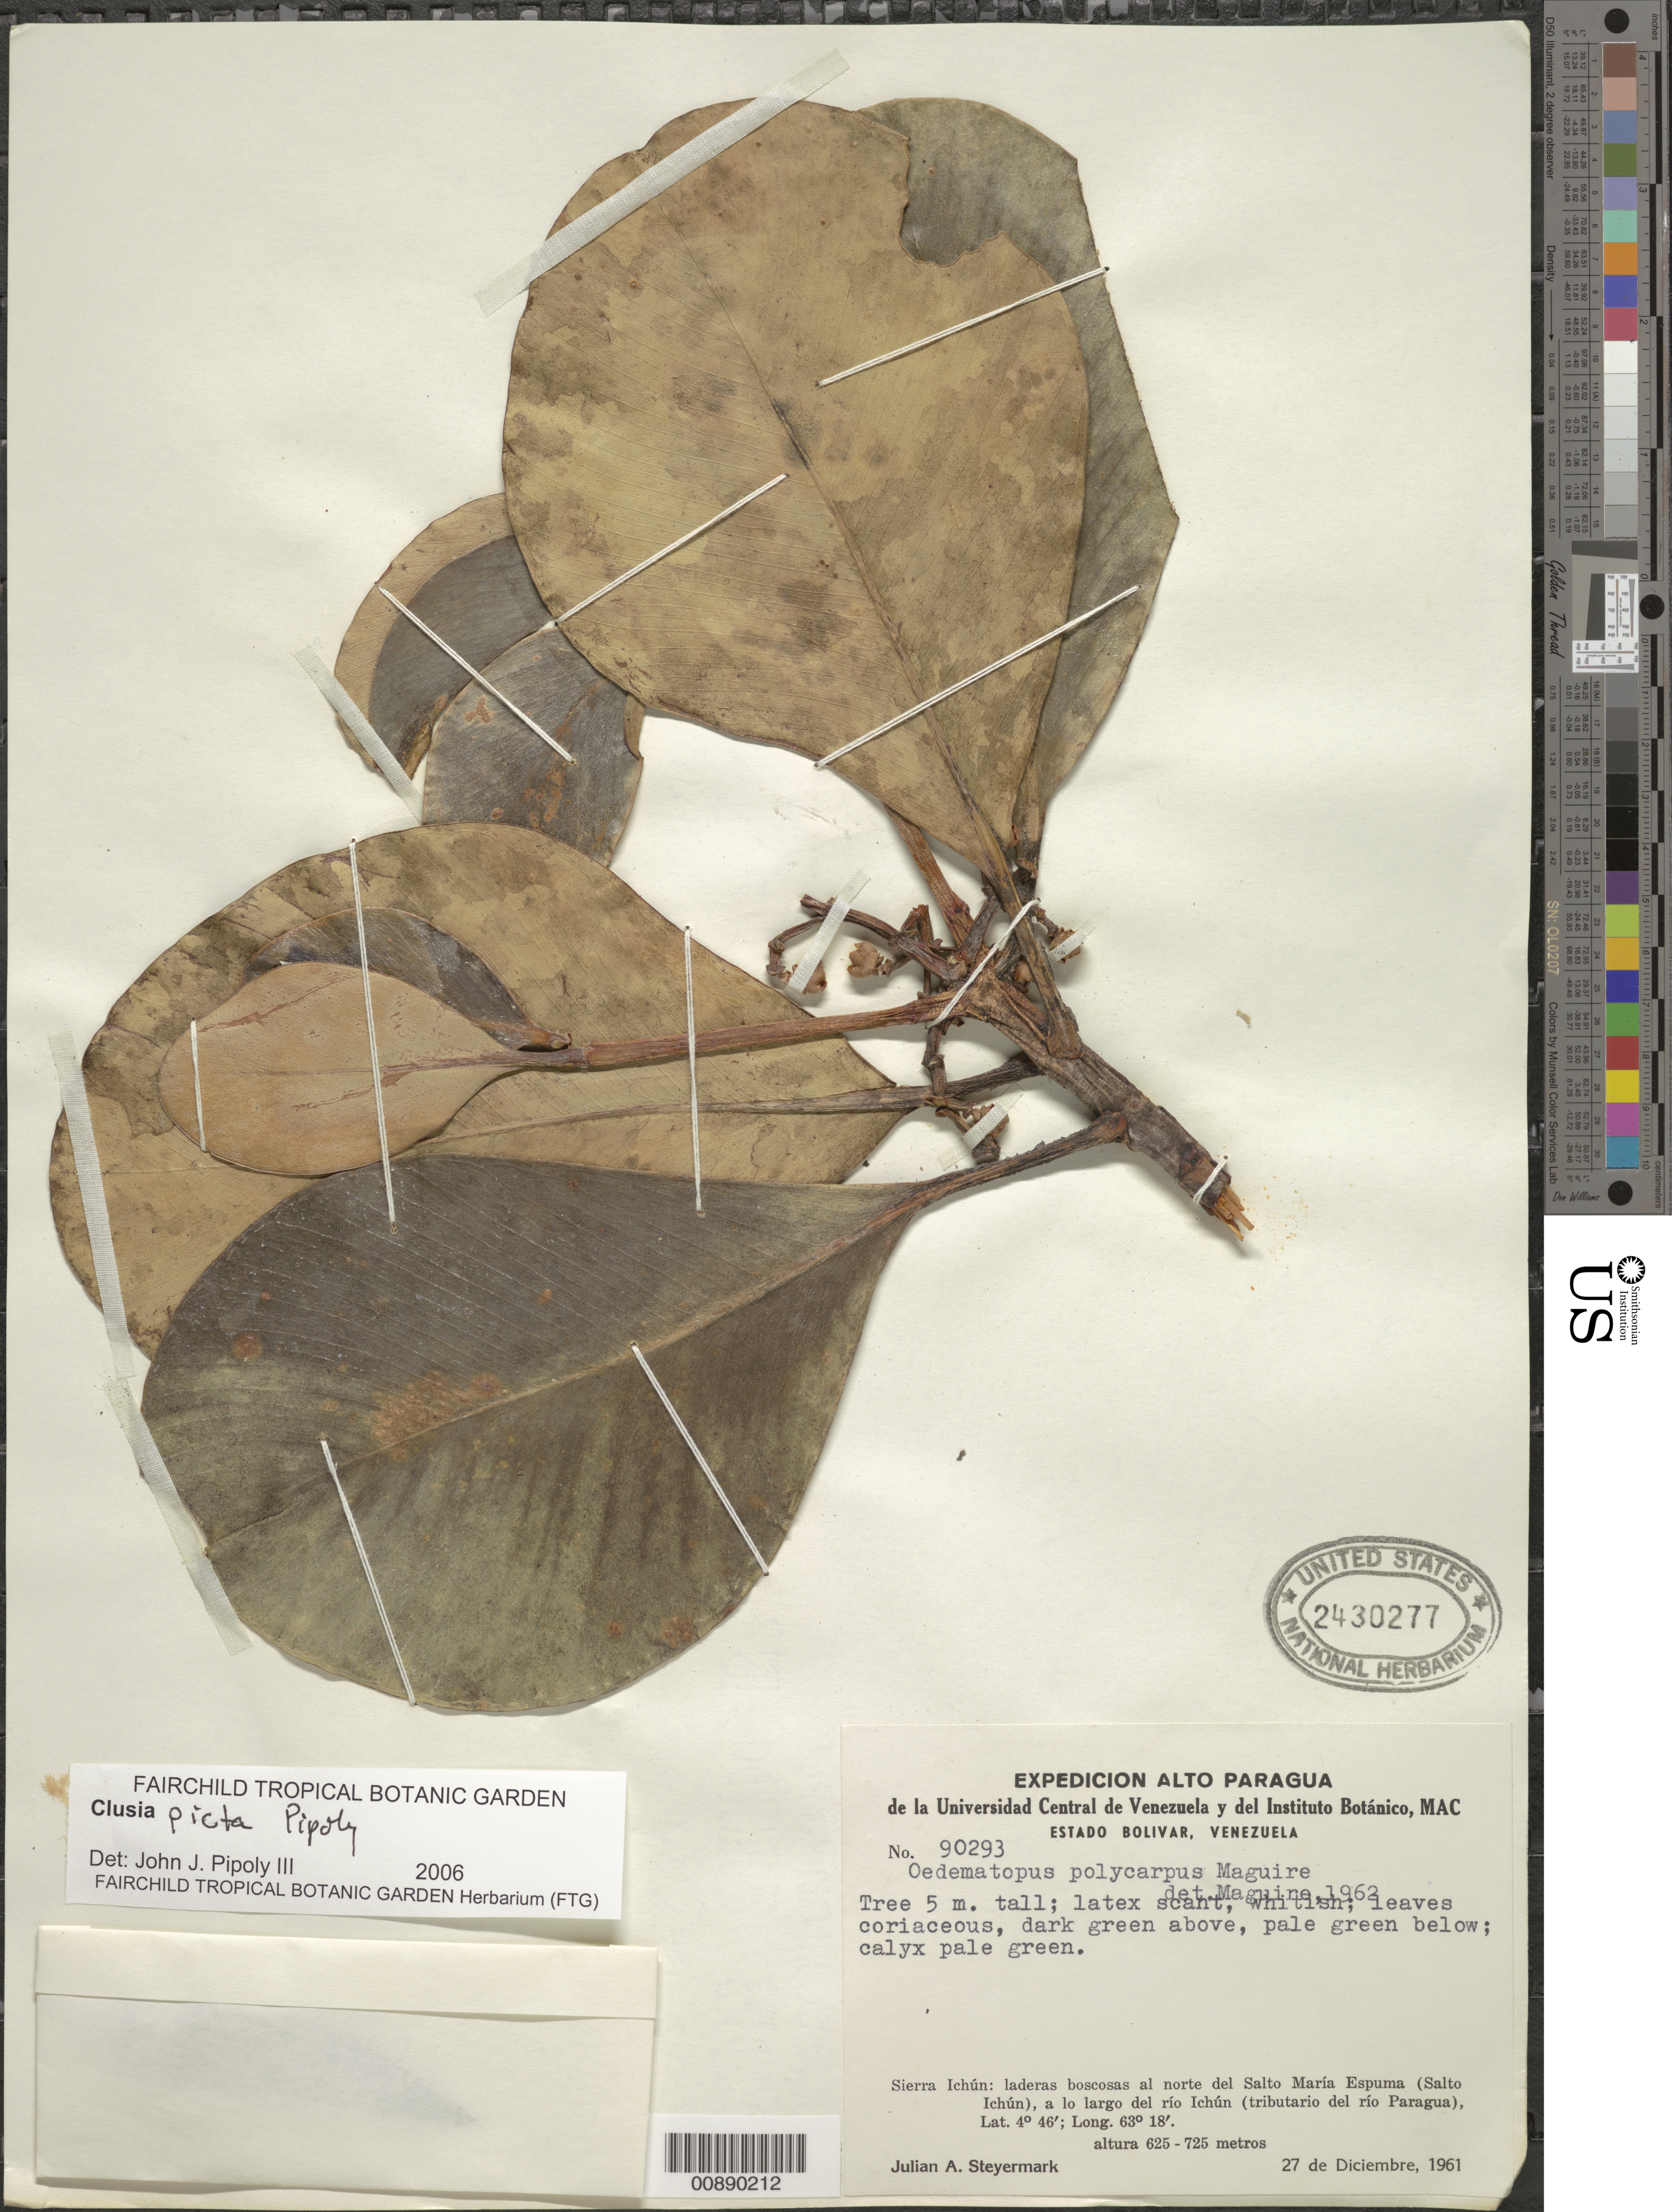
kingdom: Plantae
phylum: Tracheophyta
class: Magnoliopsida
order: Malpighiales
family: Clusiaceae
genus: Clusia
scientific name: Clusia picta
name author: Pipoly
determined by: Pipoly, J. J., III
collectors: J. Steyermark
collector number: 90293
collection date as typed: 27-Dec-61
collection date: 1961-12-27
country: Venezuela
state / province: Bolívar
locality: Sierra Ichún, N del Salto María Espuma (Salto Ichún) del Río Ichún (tributary of río Paragua)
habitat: Laderas boscosas; a lo largo del río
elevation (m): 625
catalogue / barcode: US 2430277